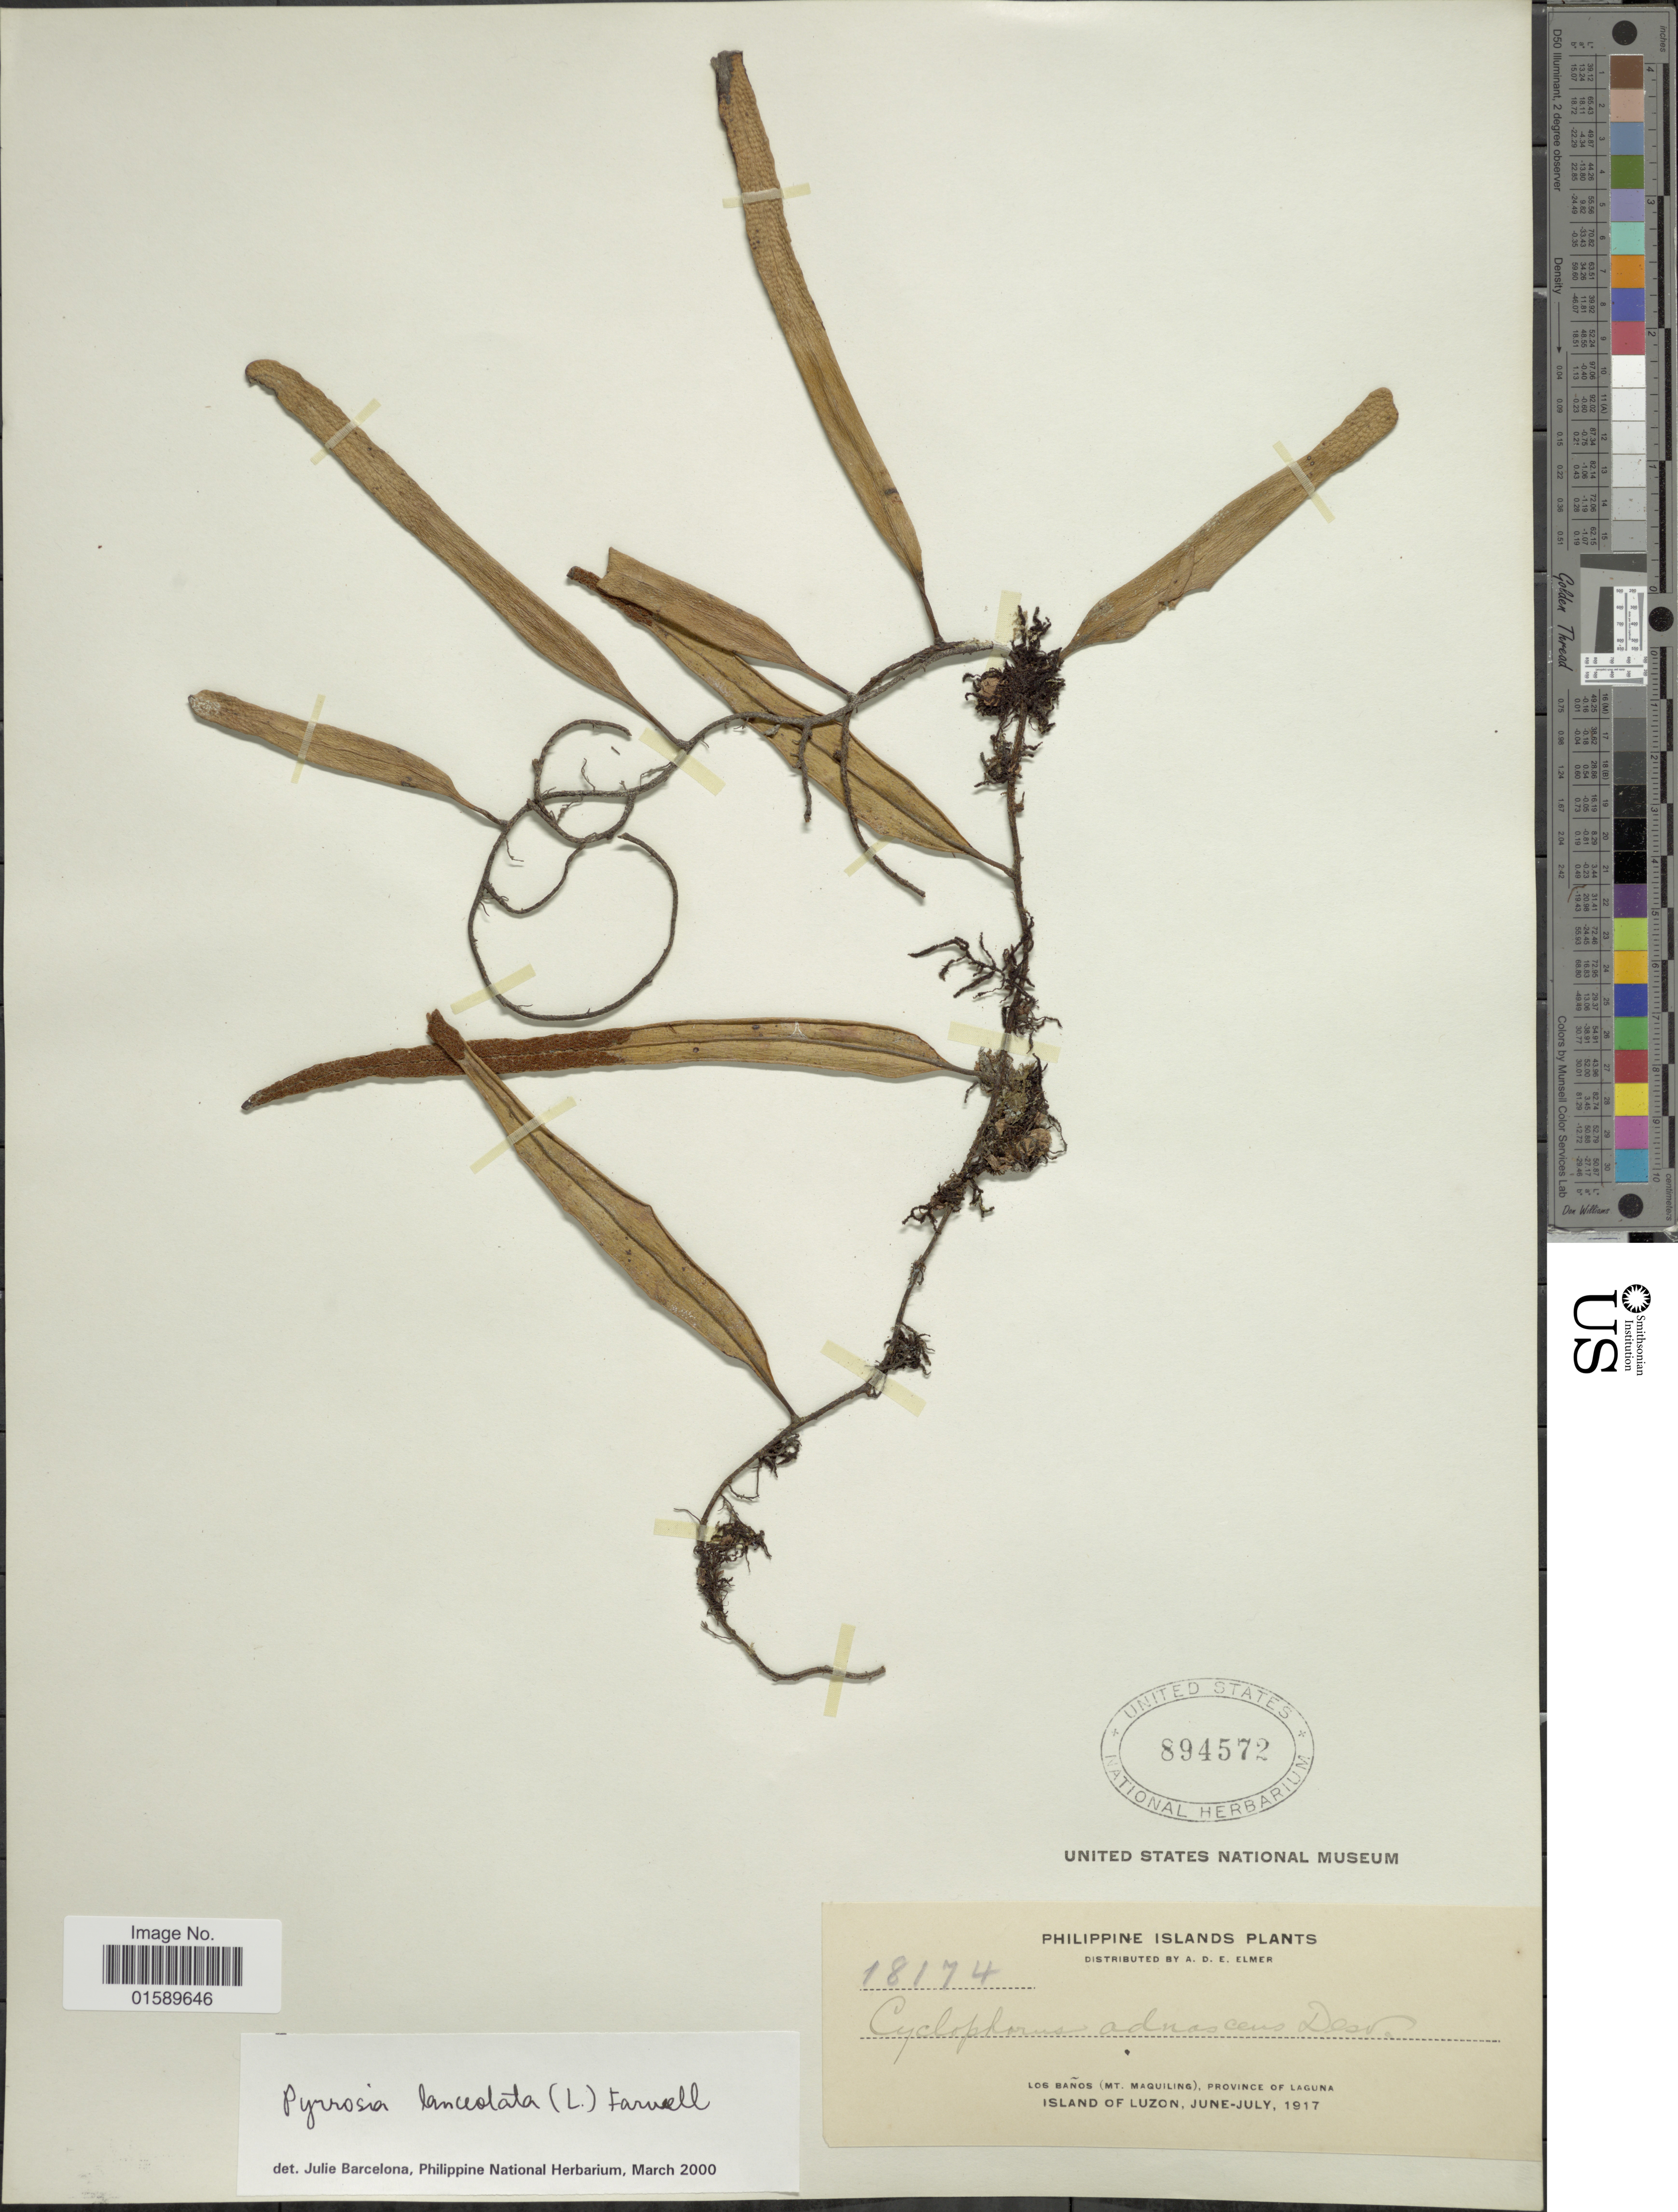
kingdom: Plantae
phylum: Tracheophyta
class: Polypodiopsida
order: Polypodiales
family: Polypodiaceae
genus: Pyrrosia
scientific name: Pyrrosia lanceolata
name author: (L.) Farw.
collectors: A. D. E. Elmer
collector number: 18174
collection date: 1917-06/1917-07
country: Philippines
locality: Los Banos (Mt. Maquiling), province of Laguna. Island of Luzon.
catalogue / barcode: US 894572